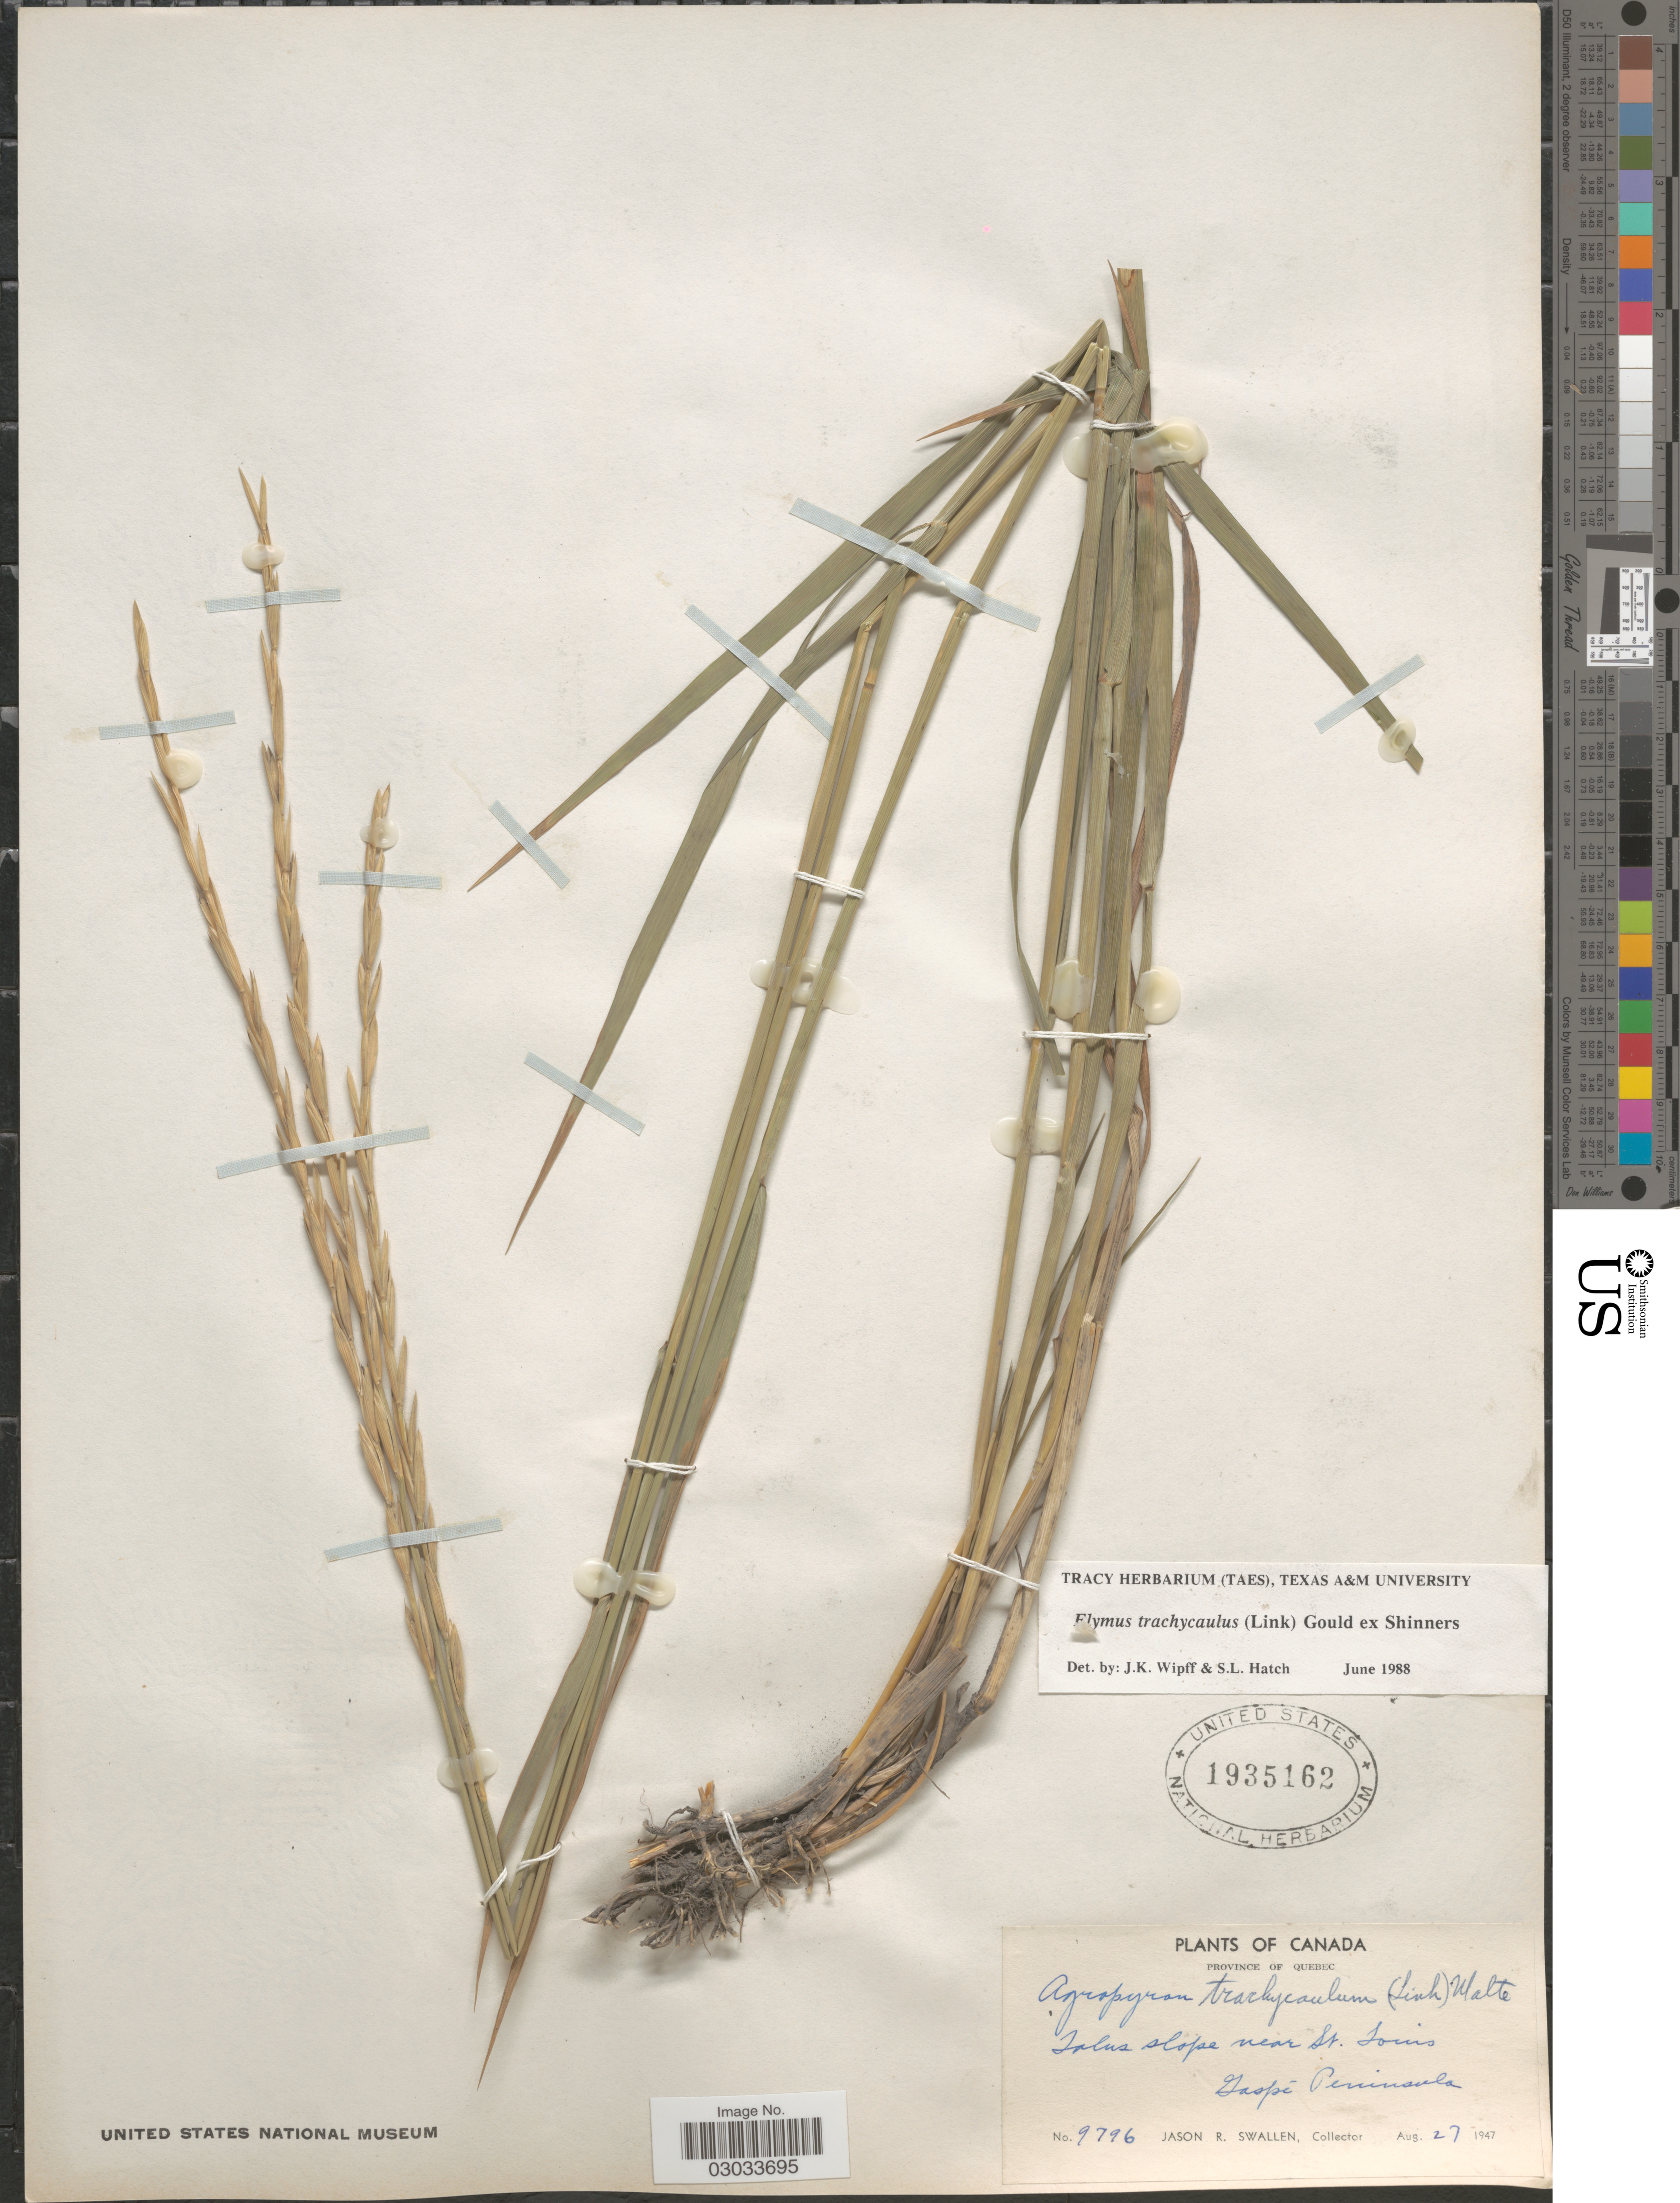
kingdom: Plantae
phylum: Tracheophyta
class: Liliopsida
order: Poales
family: Poaceae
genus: Elymus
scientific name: Elymus trachycaulus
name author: (Link) Gould ex Shinners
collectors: J. R. Swallen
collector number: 9796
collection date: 1947-08-27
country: Canada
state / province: Quebec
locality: Talus slope near St. Louis. Gaspé Peninsula.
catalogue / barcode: US 1935162